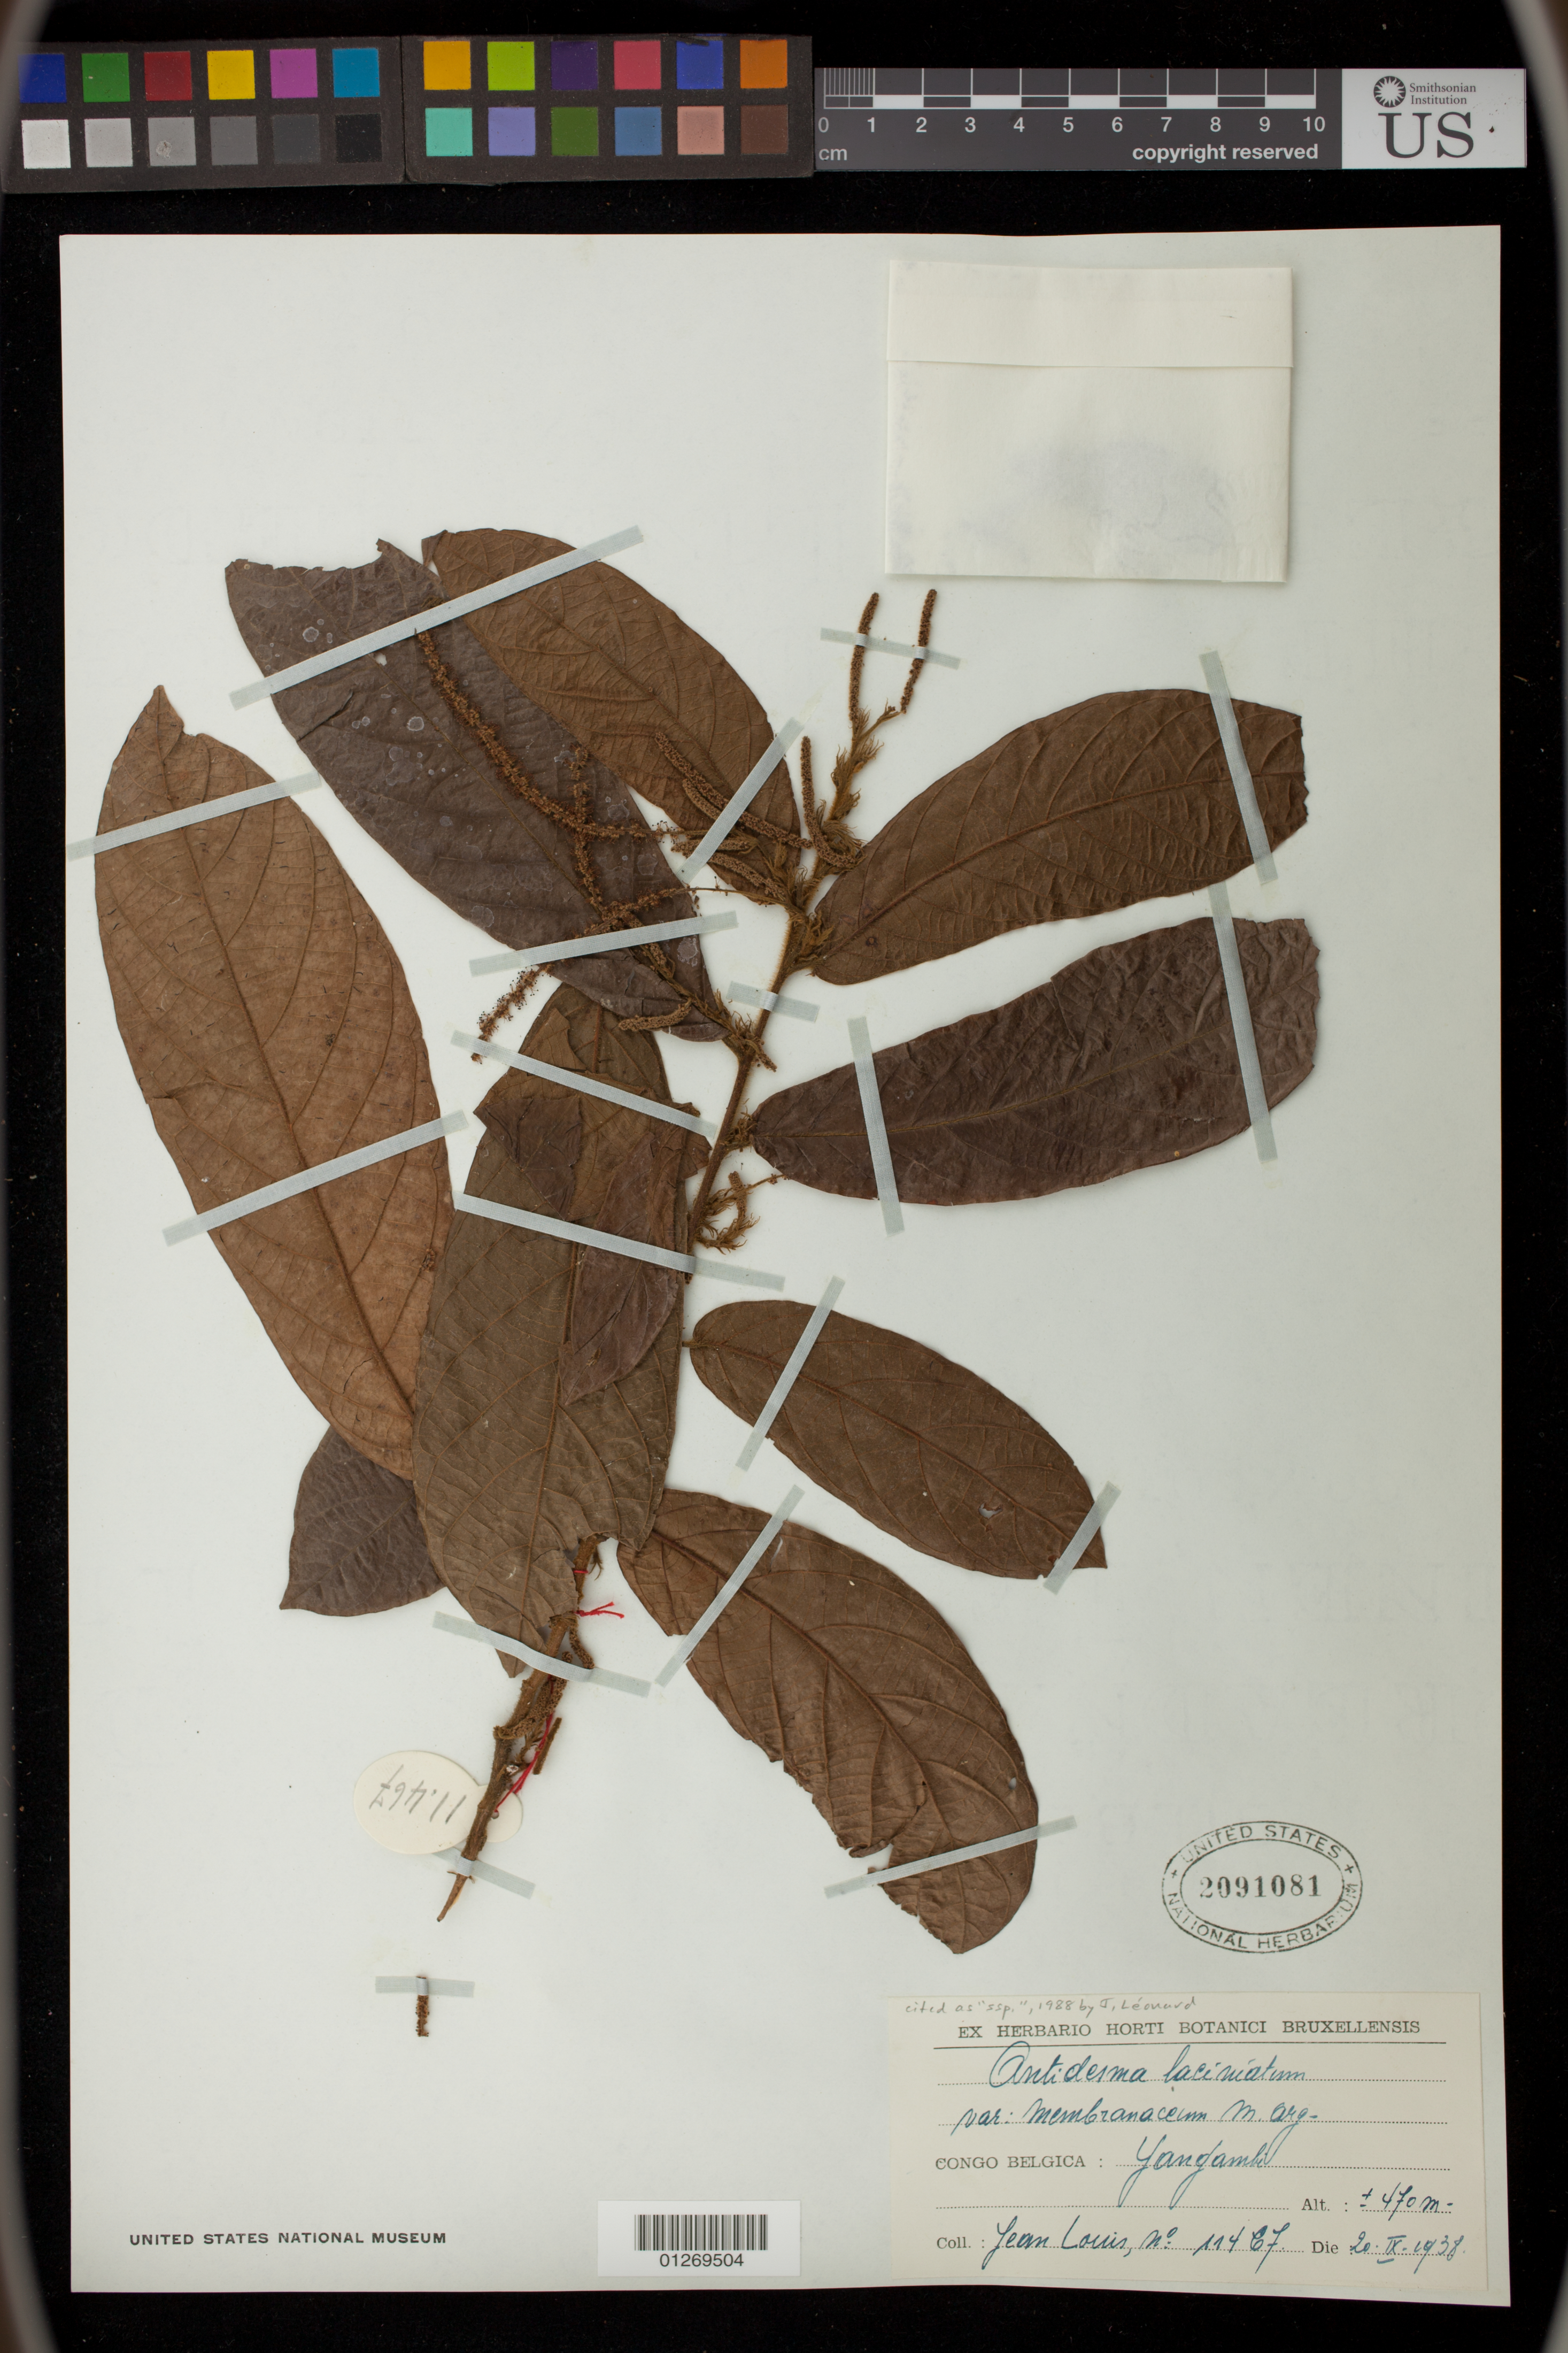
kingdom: Plantae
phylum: Tracheophyta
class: Magnoliopsida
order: Malpighiales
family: Phyllanthaceae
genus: Antidesma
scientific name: Antidesma laciniatum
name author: Müll. Arg.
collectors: J. Louis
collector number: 1467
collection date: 1938-09-20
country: Congo, Democratic Republic of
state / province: Tshopo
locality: Yangambi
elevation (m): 470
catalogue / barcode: US 2091081